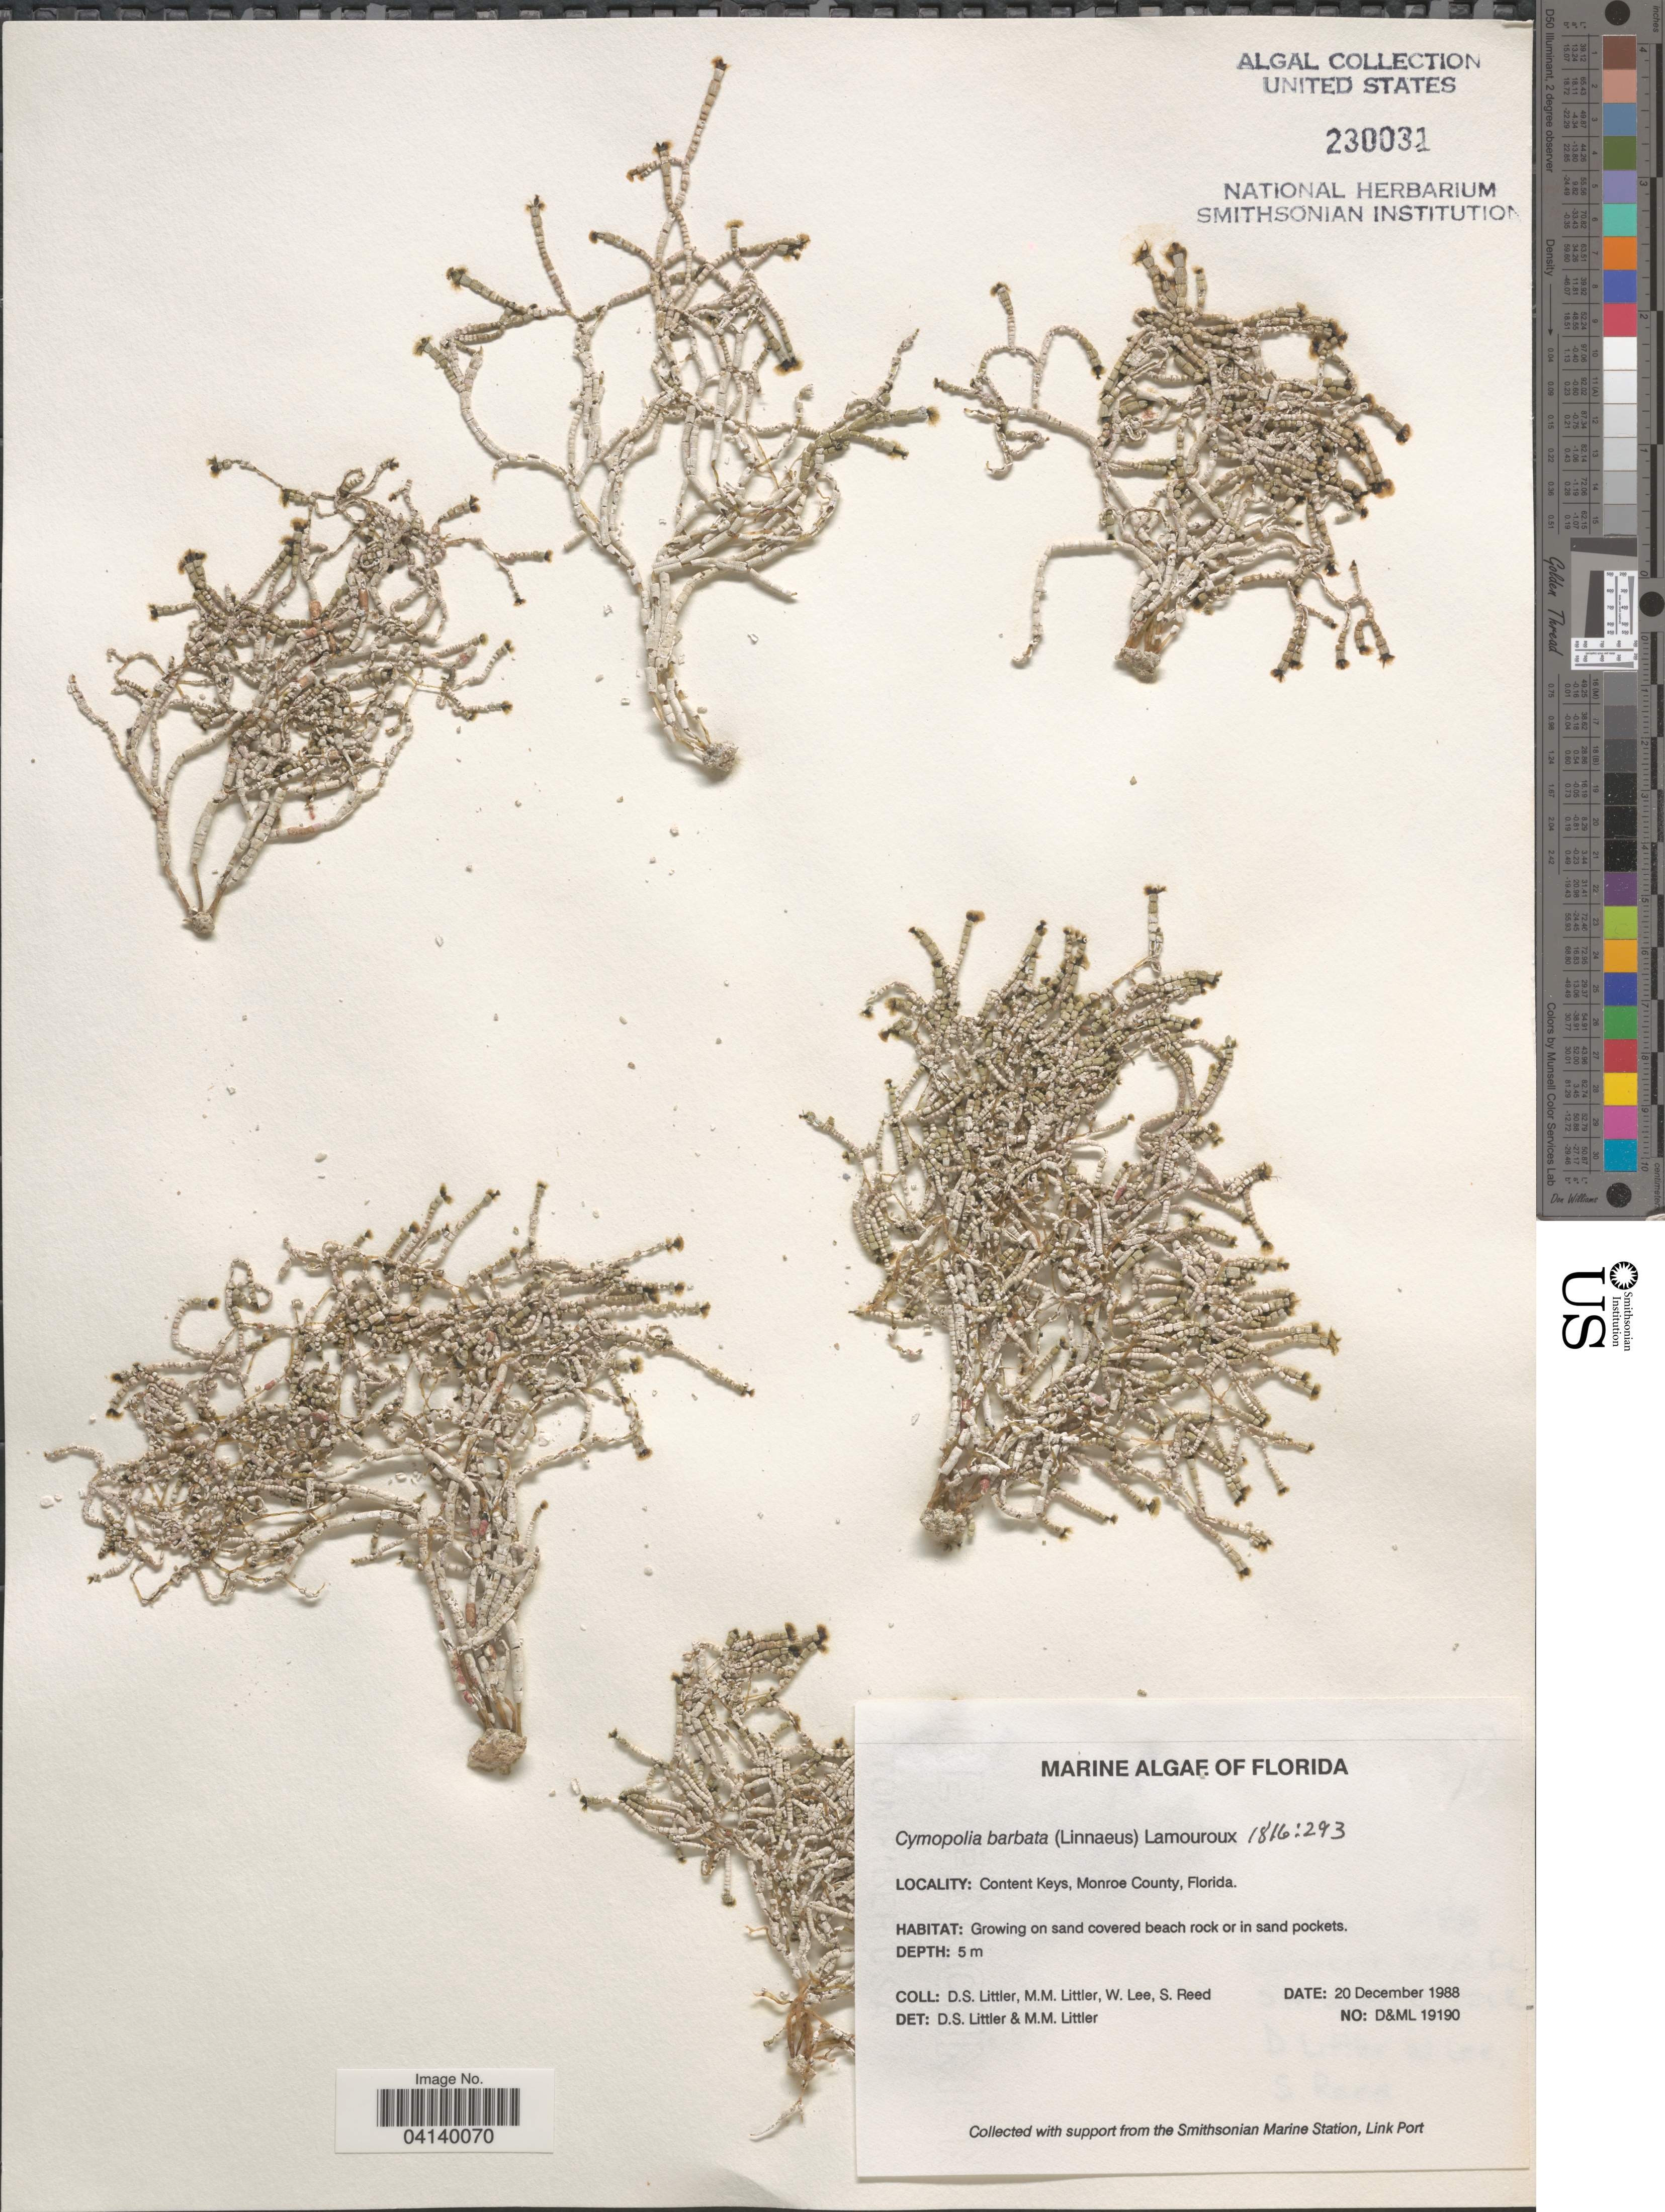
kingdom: Plantae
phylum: Chlorophyta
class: Ulvophyceae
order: Dasycladales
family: Dasycladaceae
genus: Cymopolia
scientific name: Cymopolia barbata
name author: (L.) J.V.Lamouroux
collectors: D. S. Littler, W. Lee & S. Reed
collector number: D&ML19190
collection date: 1988-12-20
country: United States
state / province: Florida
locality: Content Keys, Monroe County.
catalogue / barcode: US 230031